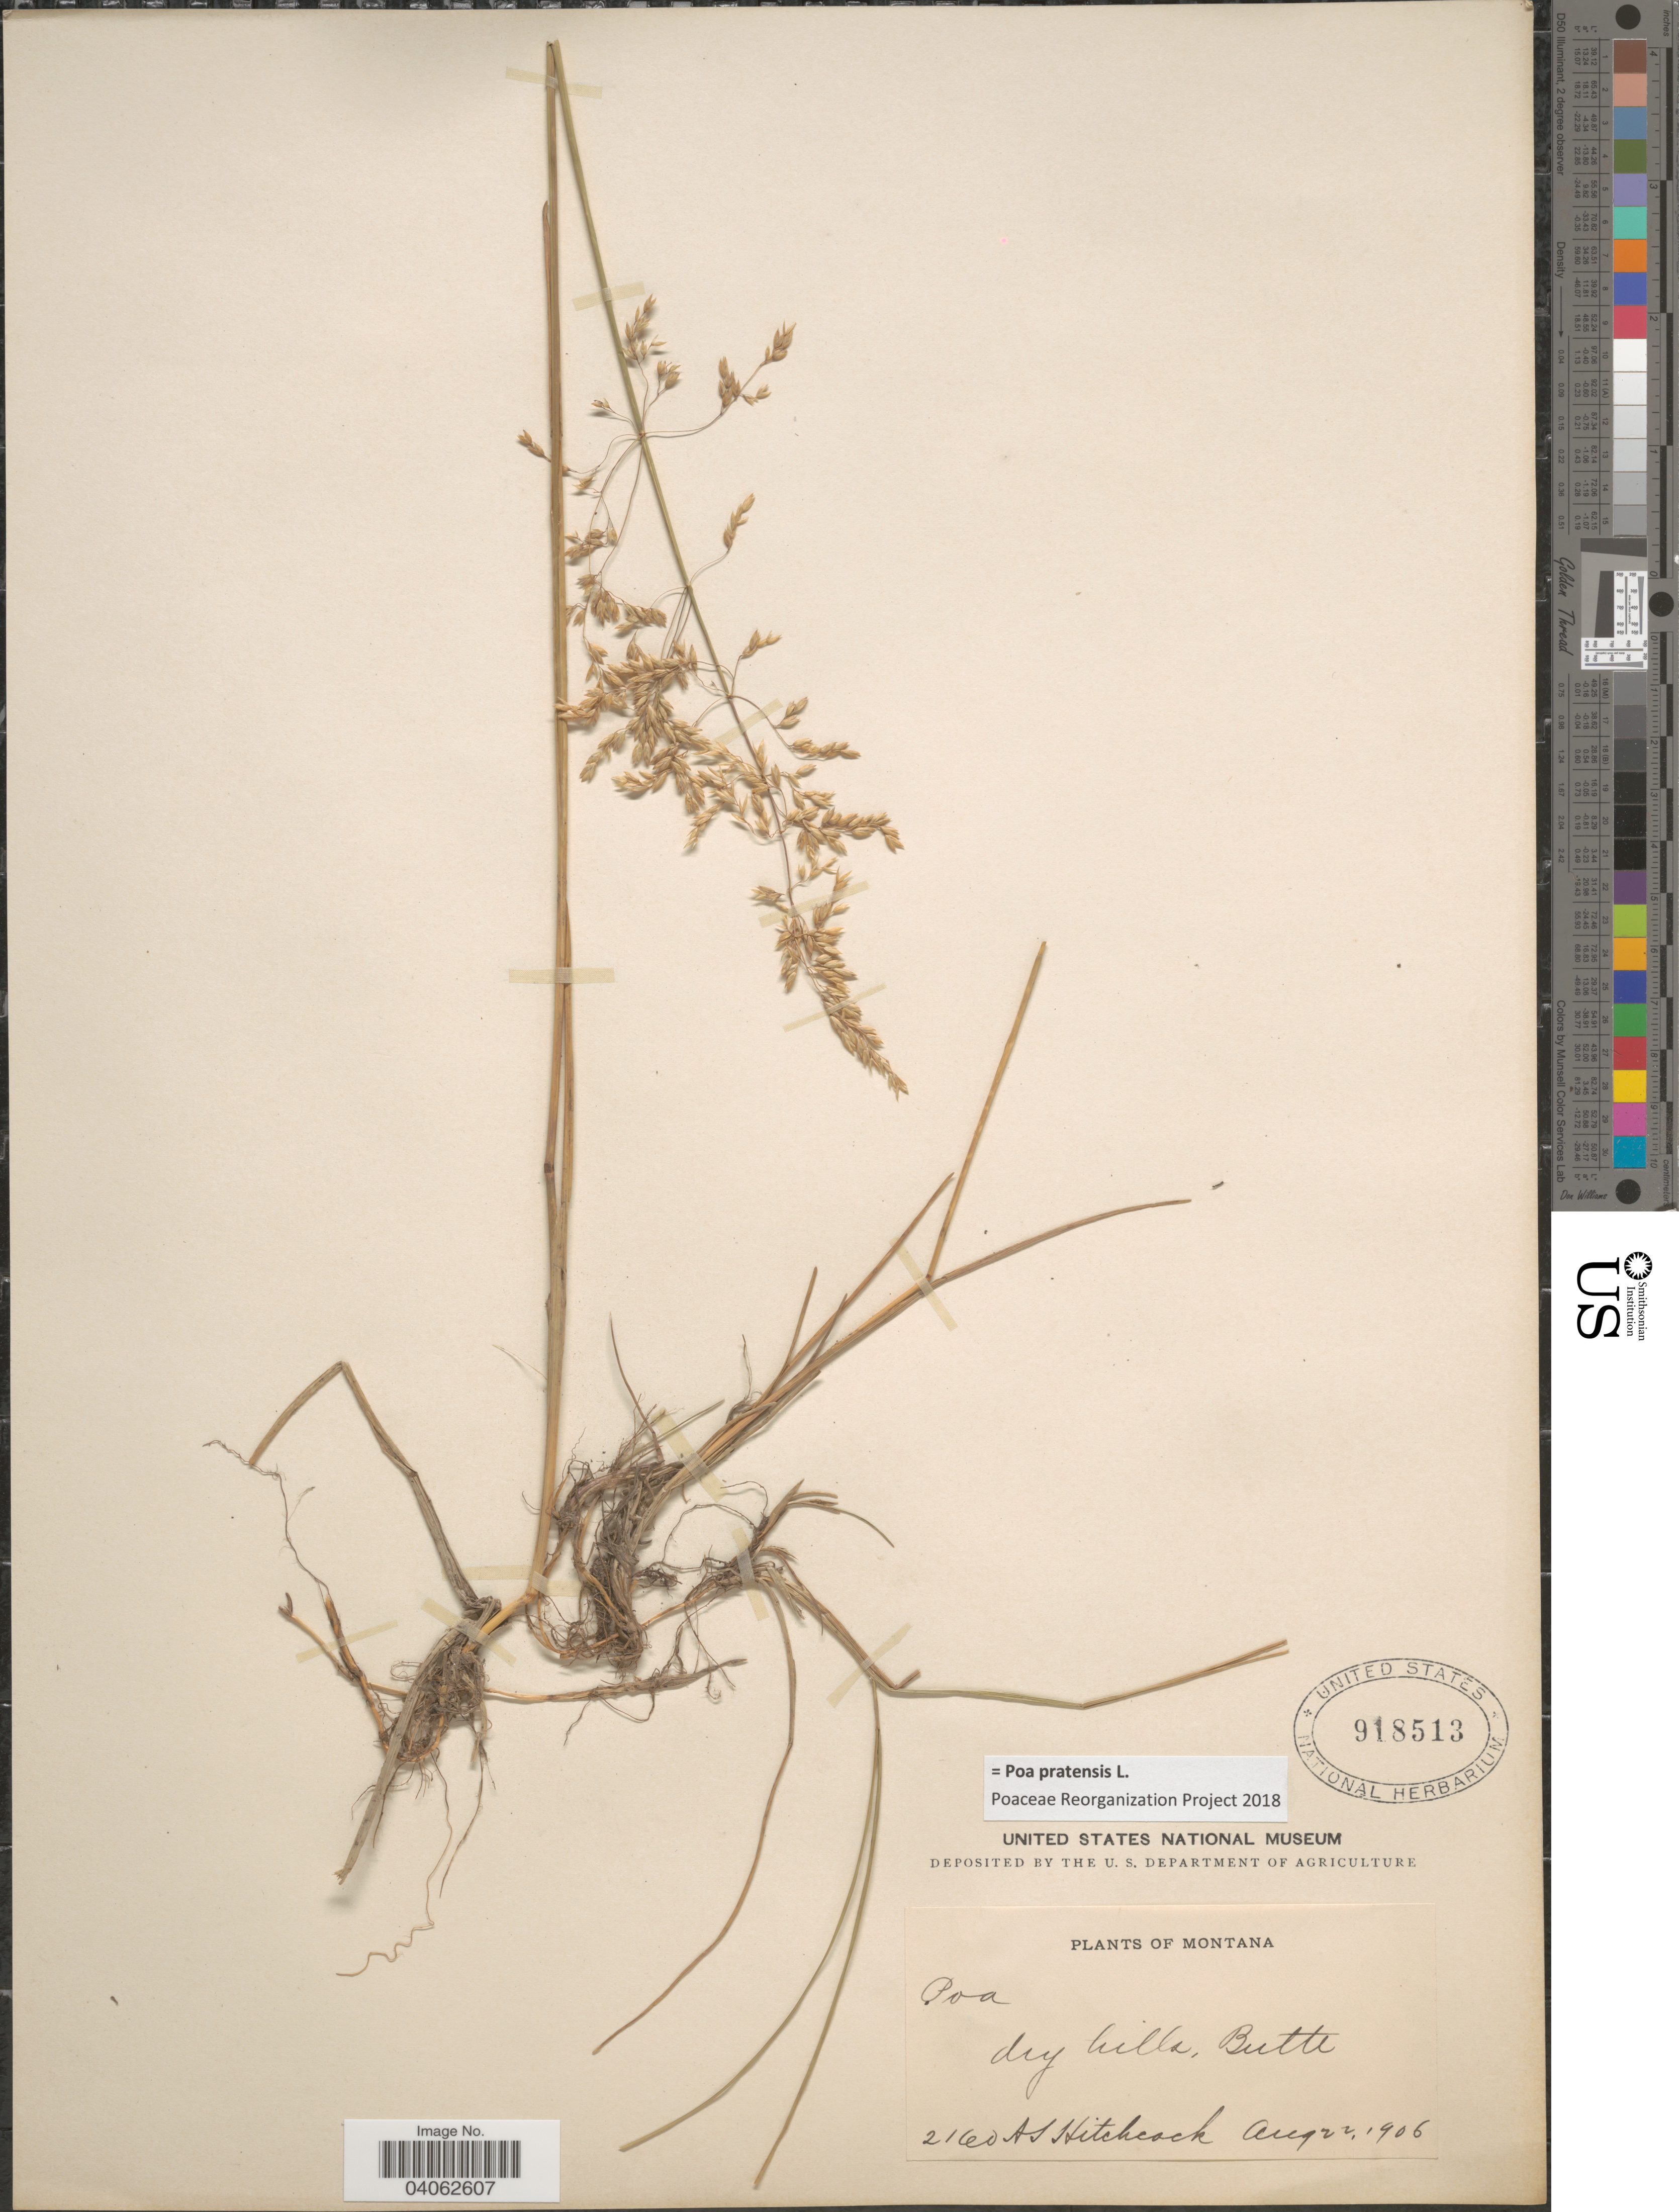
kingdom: Plantae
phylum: Tracheophyta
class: Liliopsida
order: Poales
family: Poaceae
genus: Poa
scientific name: Poa pratensis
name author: L.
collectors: A. S. Hitchcock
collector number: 2160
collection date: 1906-08-22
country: United States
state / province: Montana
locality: Dry hills, Butte.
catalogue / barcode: US 918513